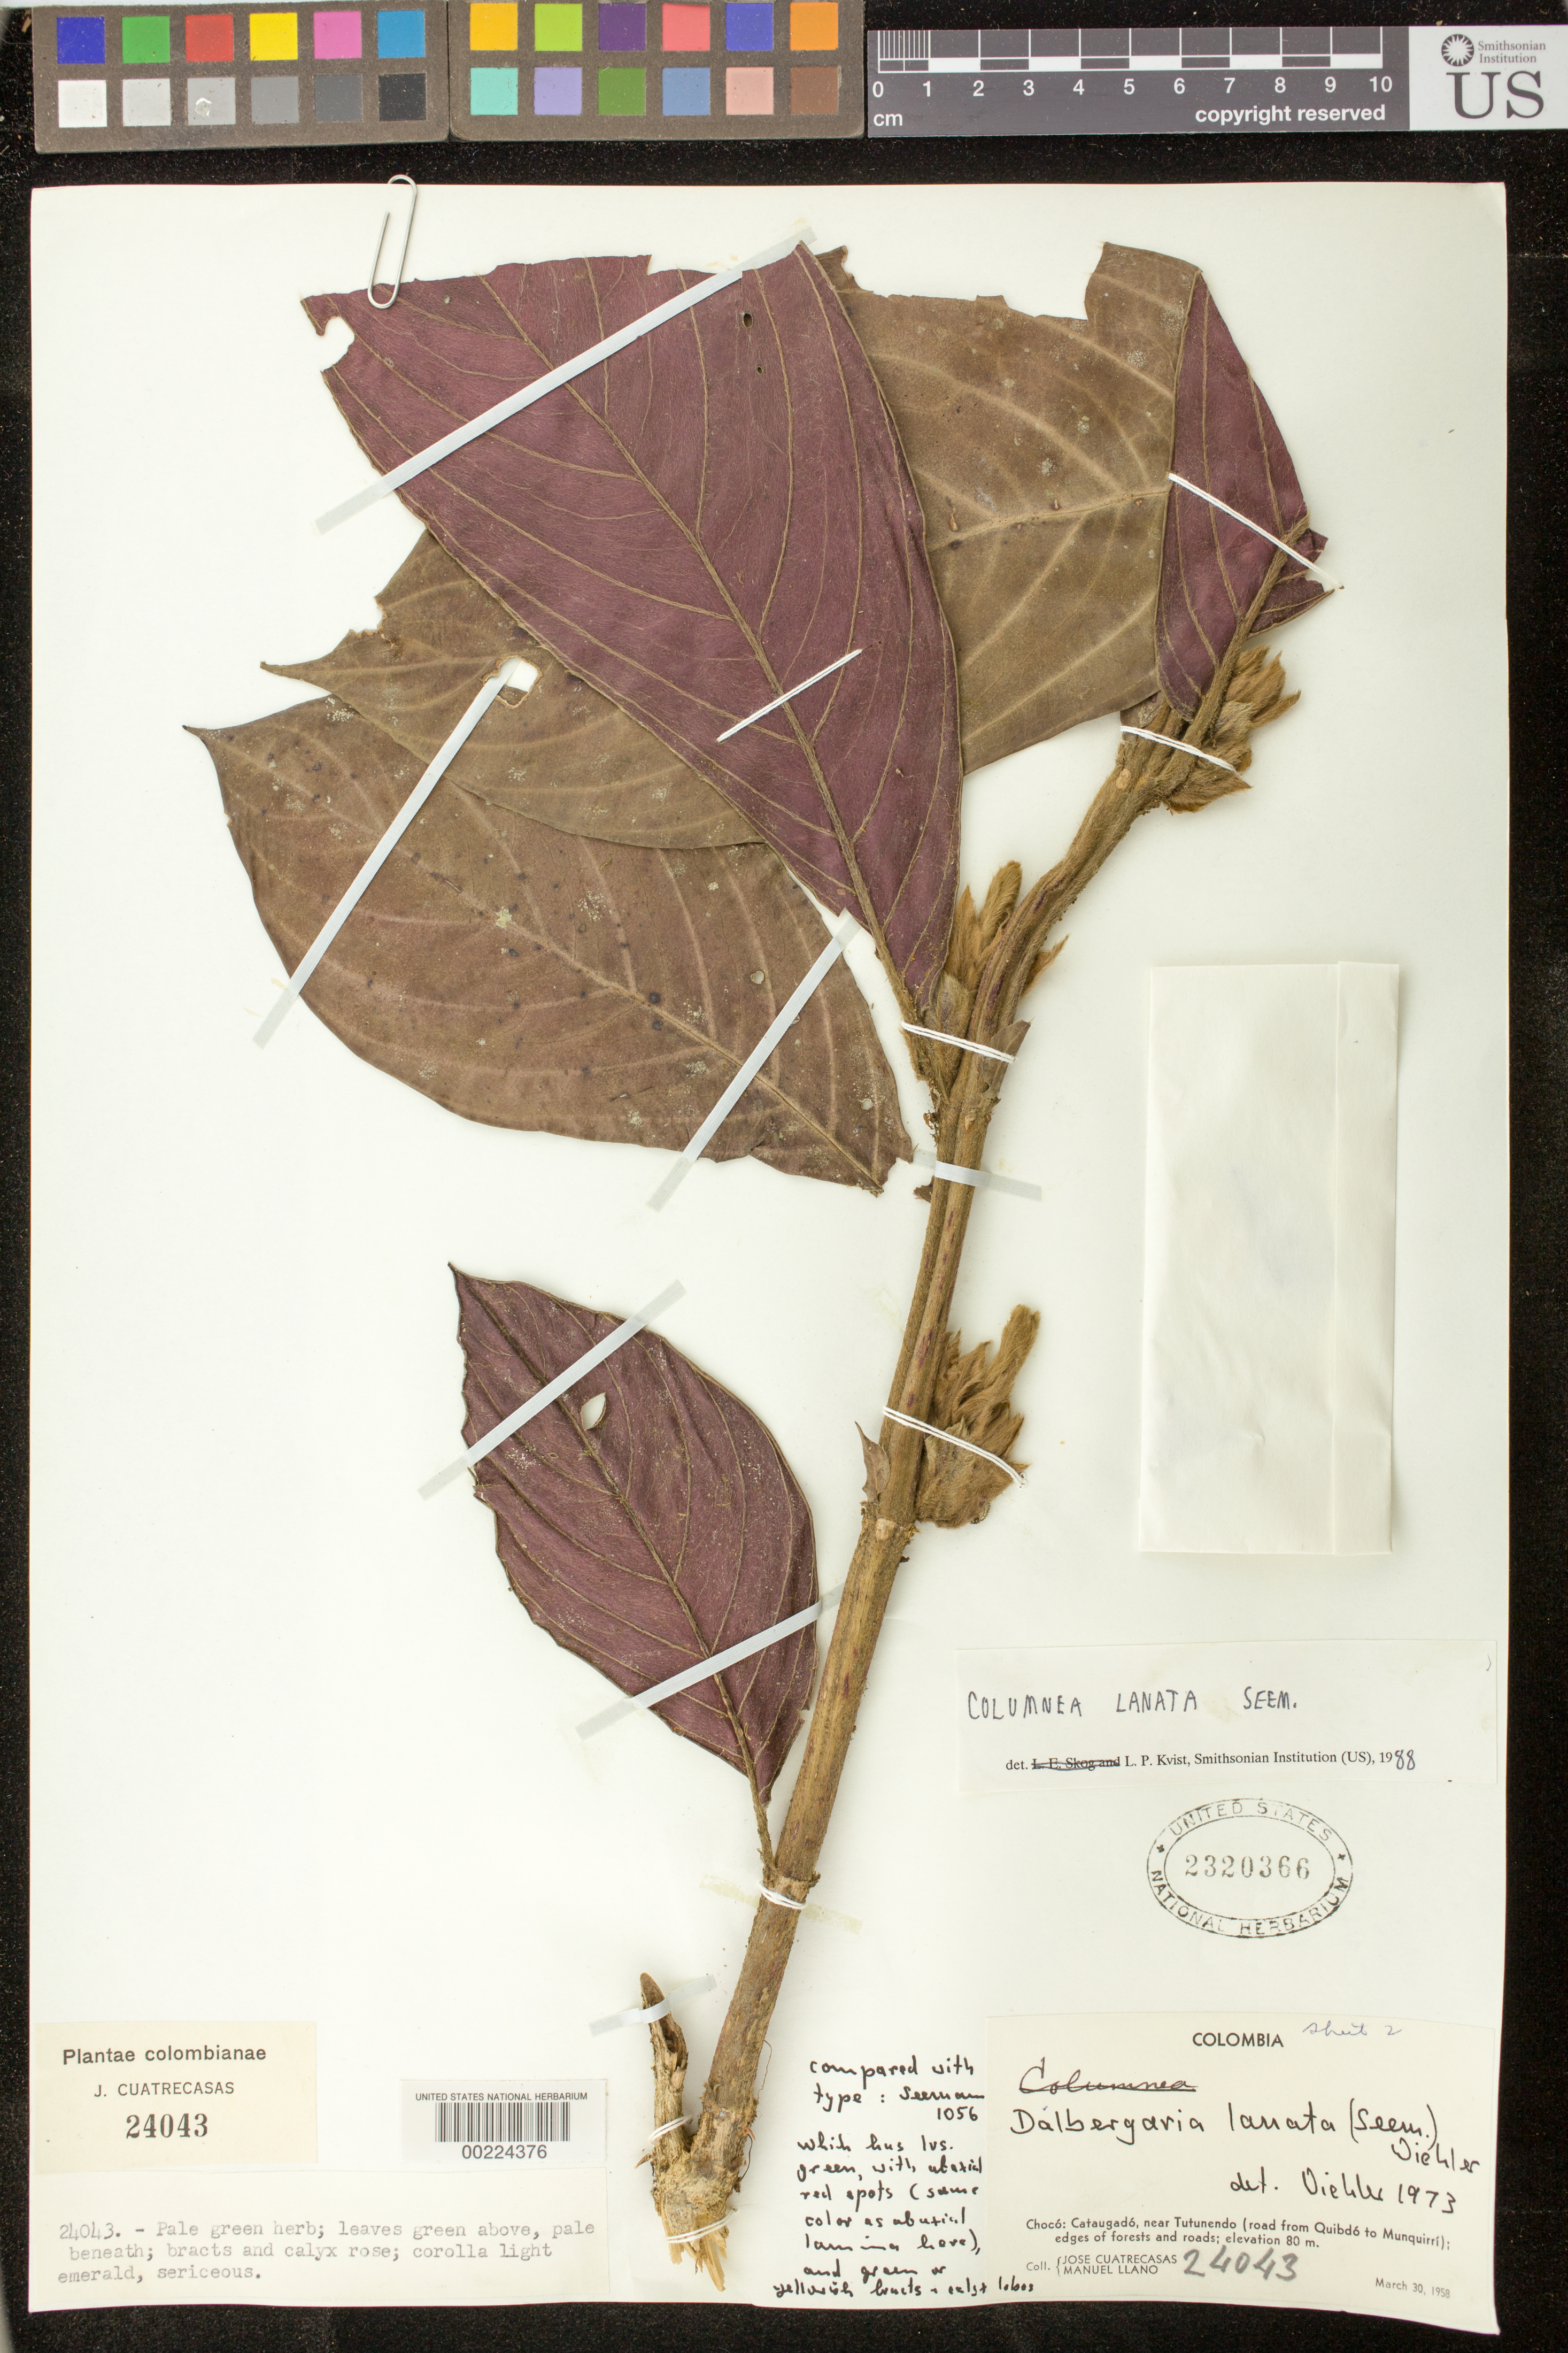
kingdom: Plantae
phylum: Tracheophyta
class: Magnoliopsida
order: Lamiales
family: Gesneriaceae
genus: Columnea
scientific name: Columnea lanata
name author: (Seem.) Kuntze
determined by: Skog, Laurence E.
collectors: J. Cuatrecasas & M. Llano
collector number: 24043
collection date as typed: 30 Mar 1958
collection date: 1958-03-30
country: Colombia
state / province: Chocó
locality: Cataugadó near Tutunendo (road from Quibdó to Munquirrí)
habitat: Edges of forests and roads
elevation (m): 80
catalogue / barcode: US 2320366